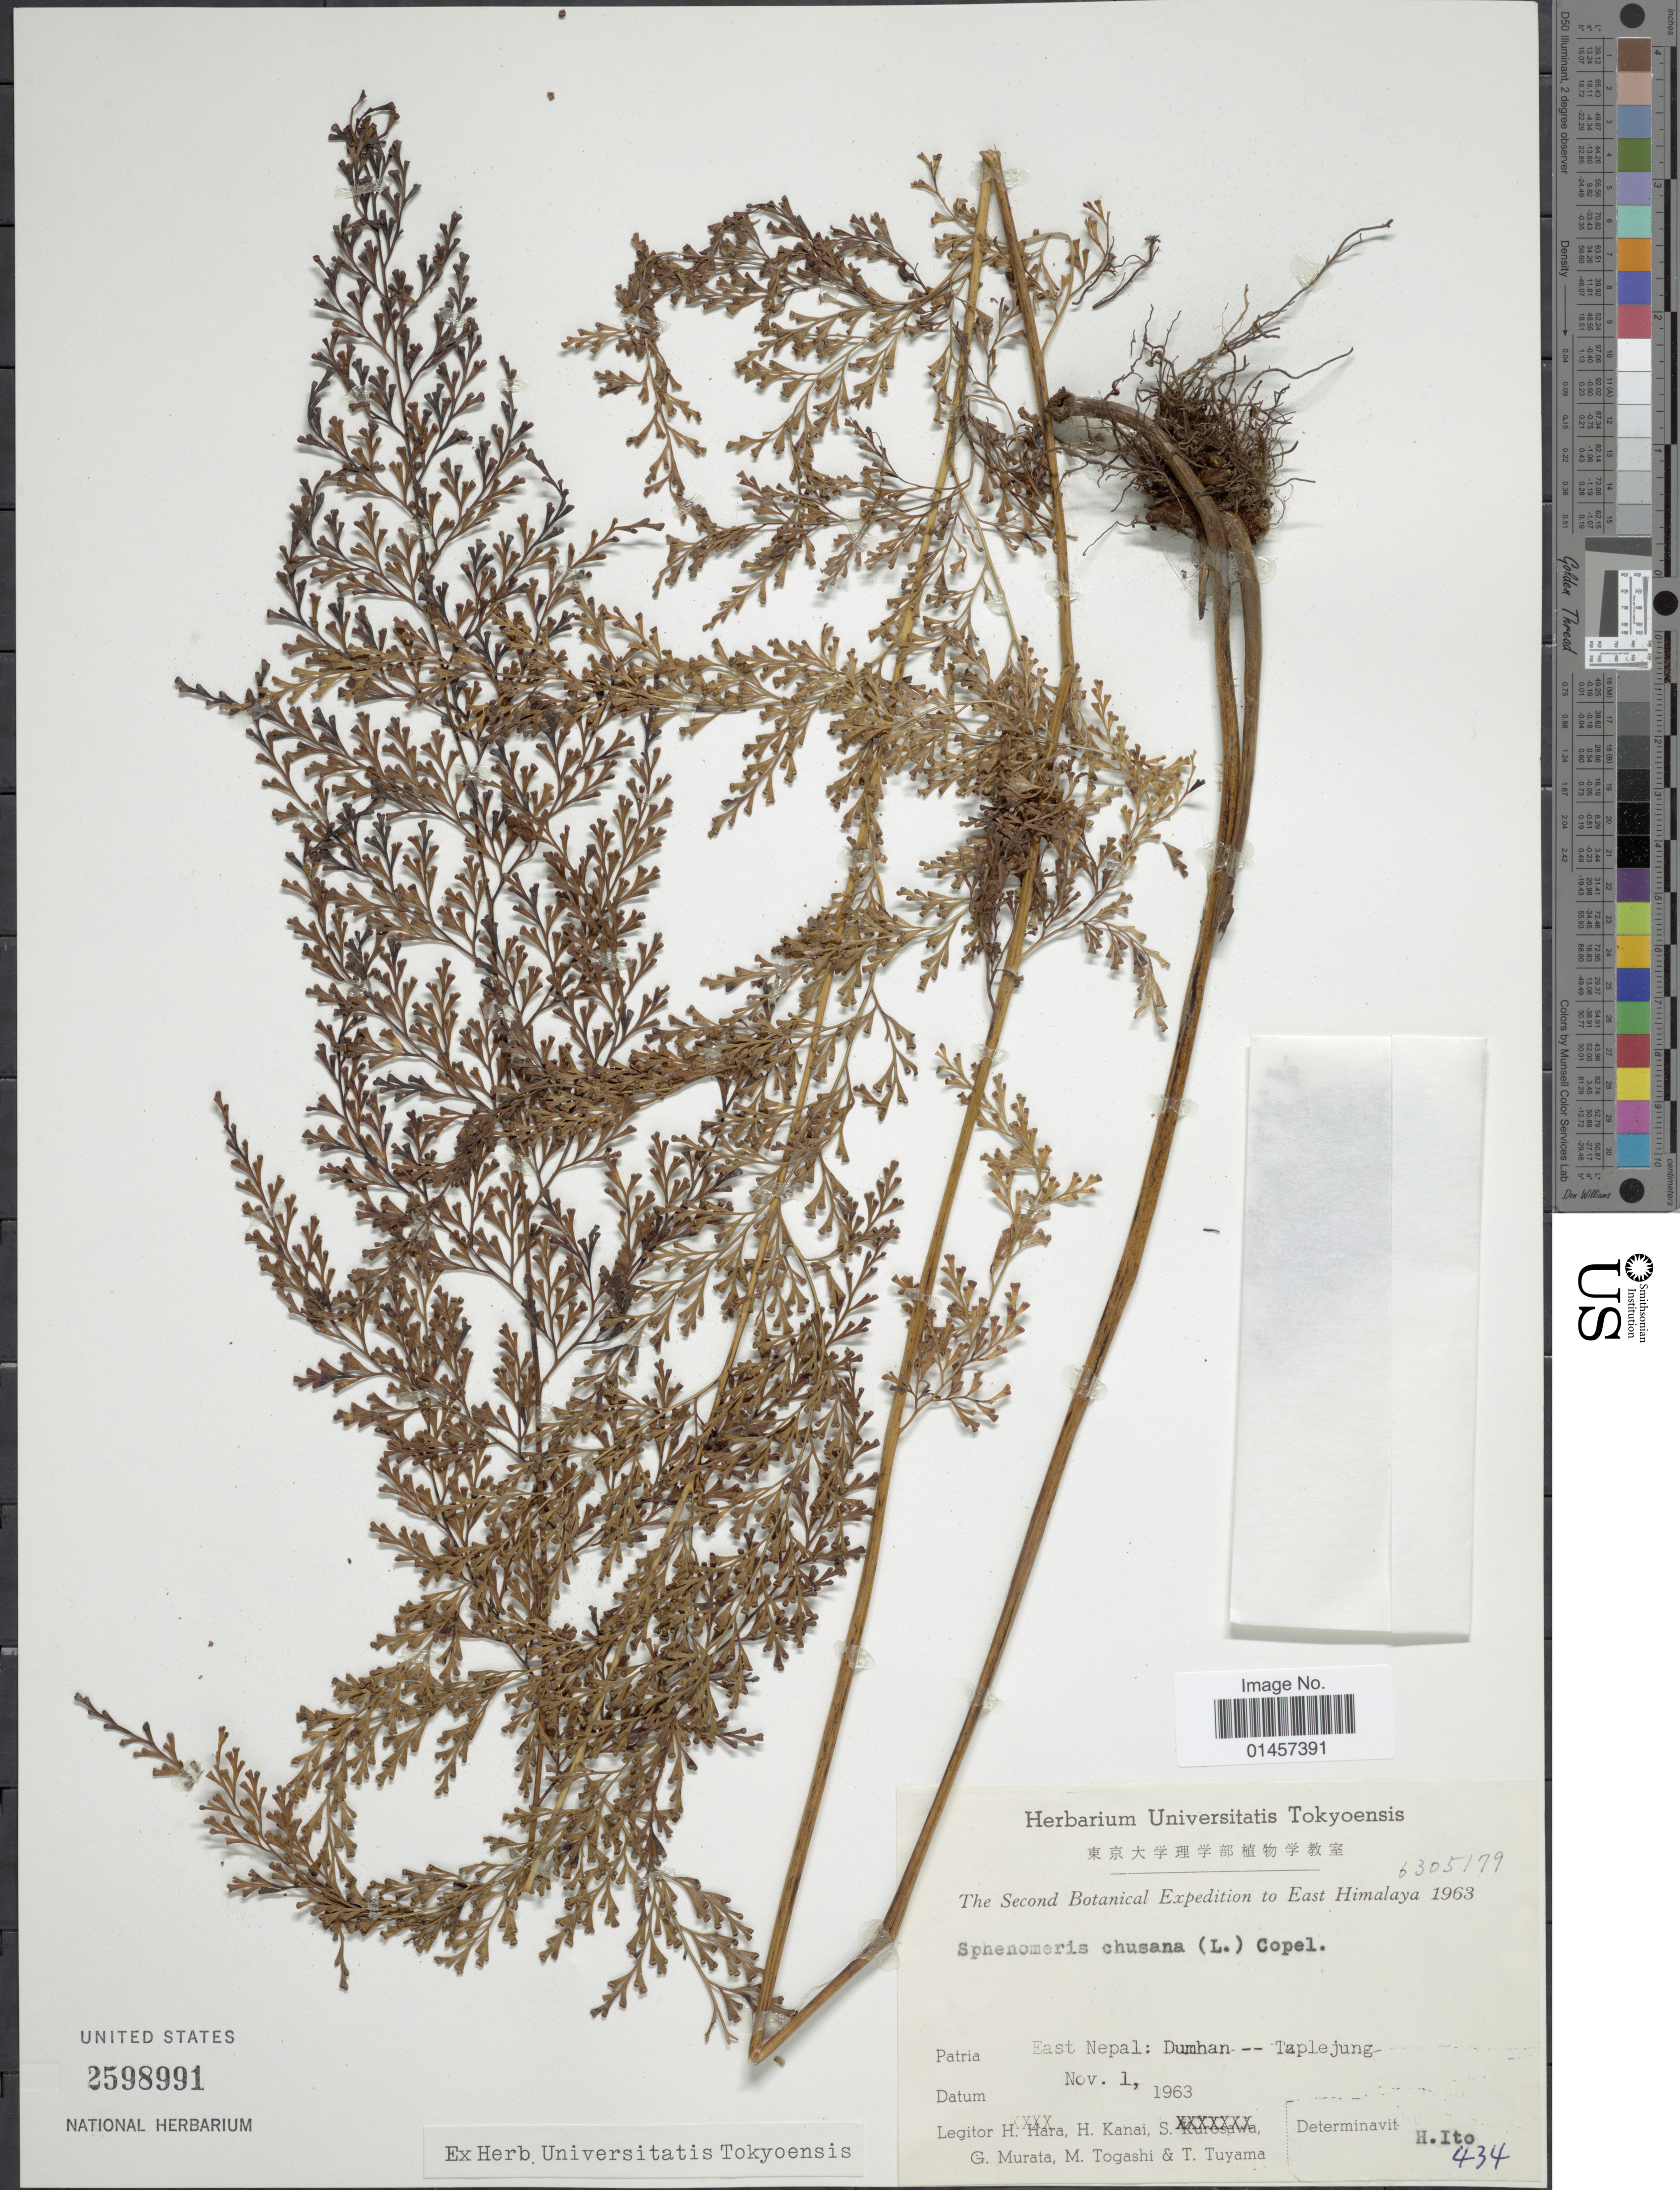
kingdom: Plantae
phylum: Tracheophyta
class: Polypodiopsida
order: Polypodiales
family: Lindsaeaceae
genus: Sphenomeris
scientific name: Sphenomeris chinensis var. chinensis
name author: (L.) Maxon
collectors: H. Kanai, G. Murata, M. Togashi & T. Tuyama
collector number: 6305179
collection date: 1963-11-01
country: Nepal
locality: East Nepal: Dumhan-Taplejung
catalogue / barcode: US 2598991